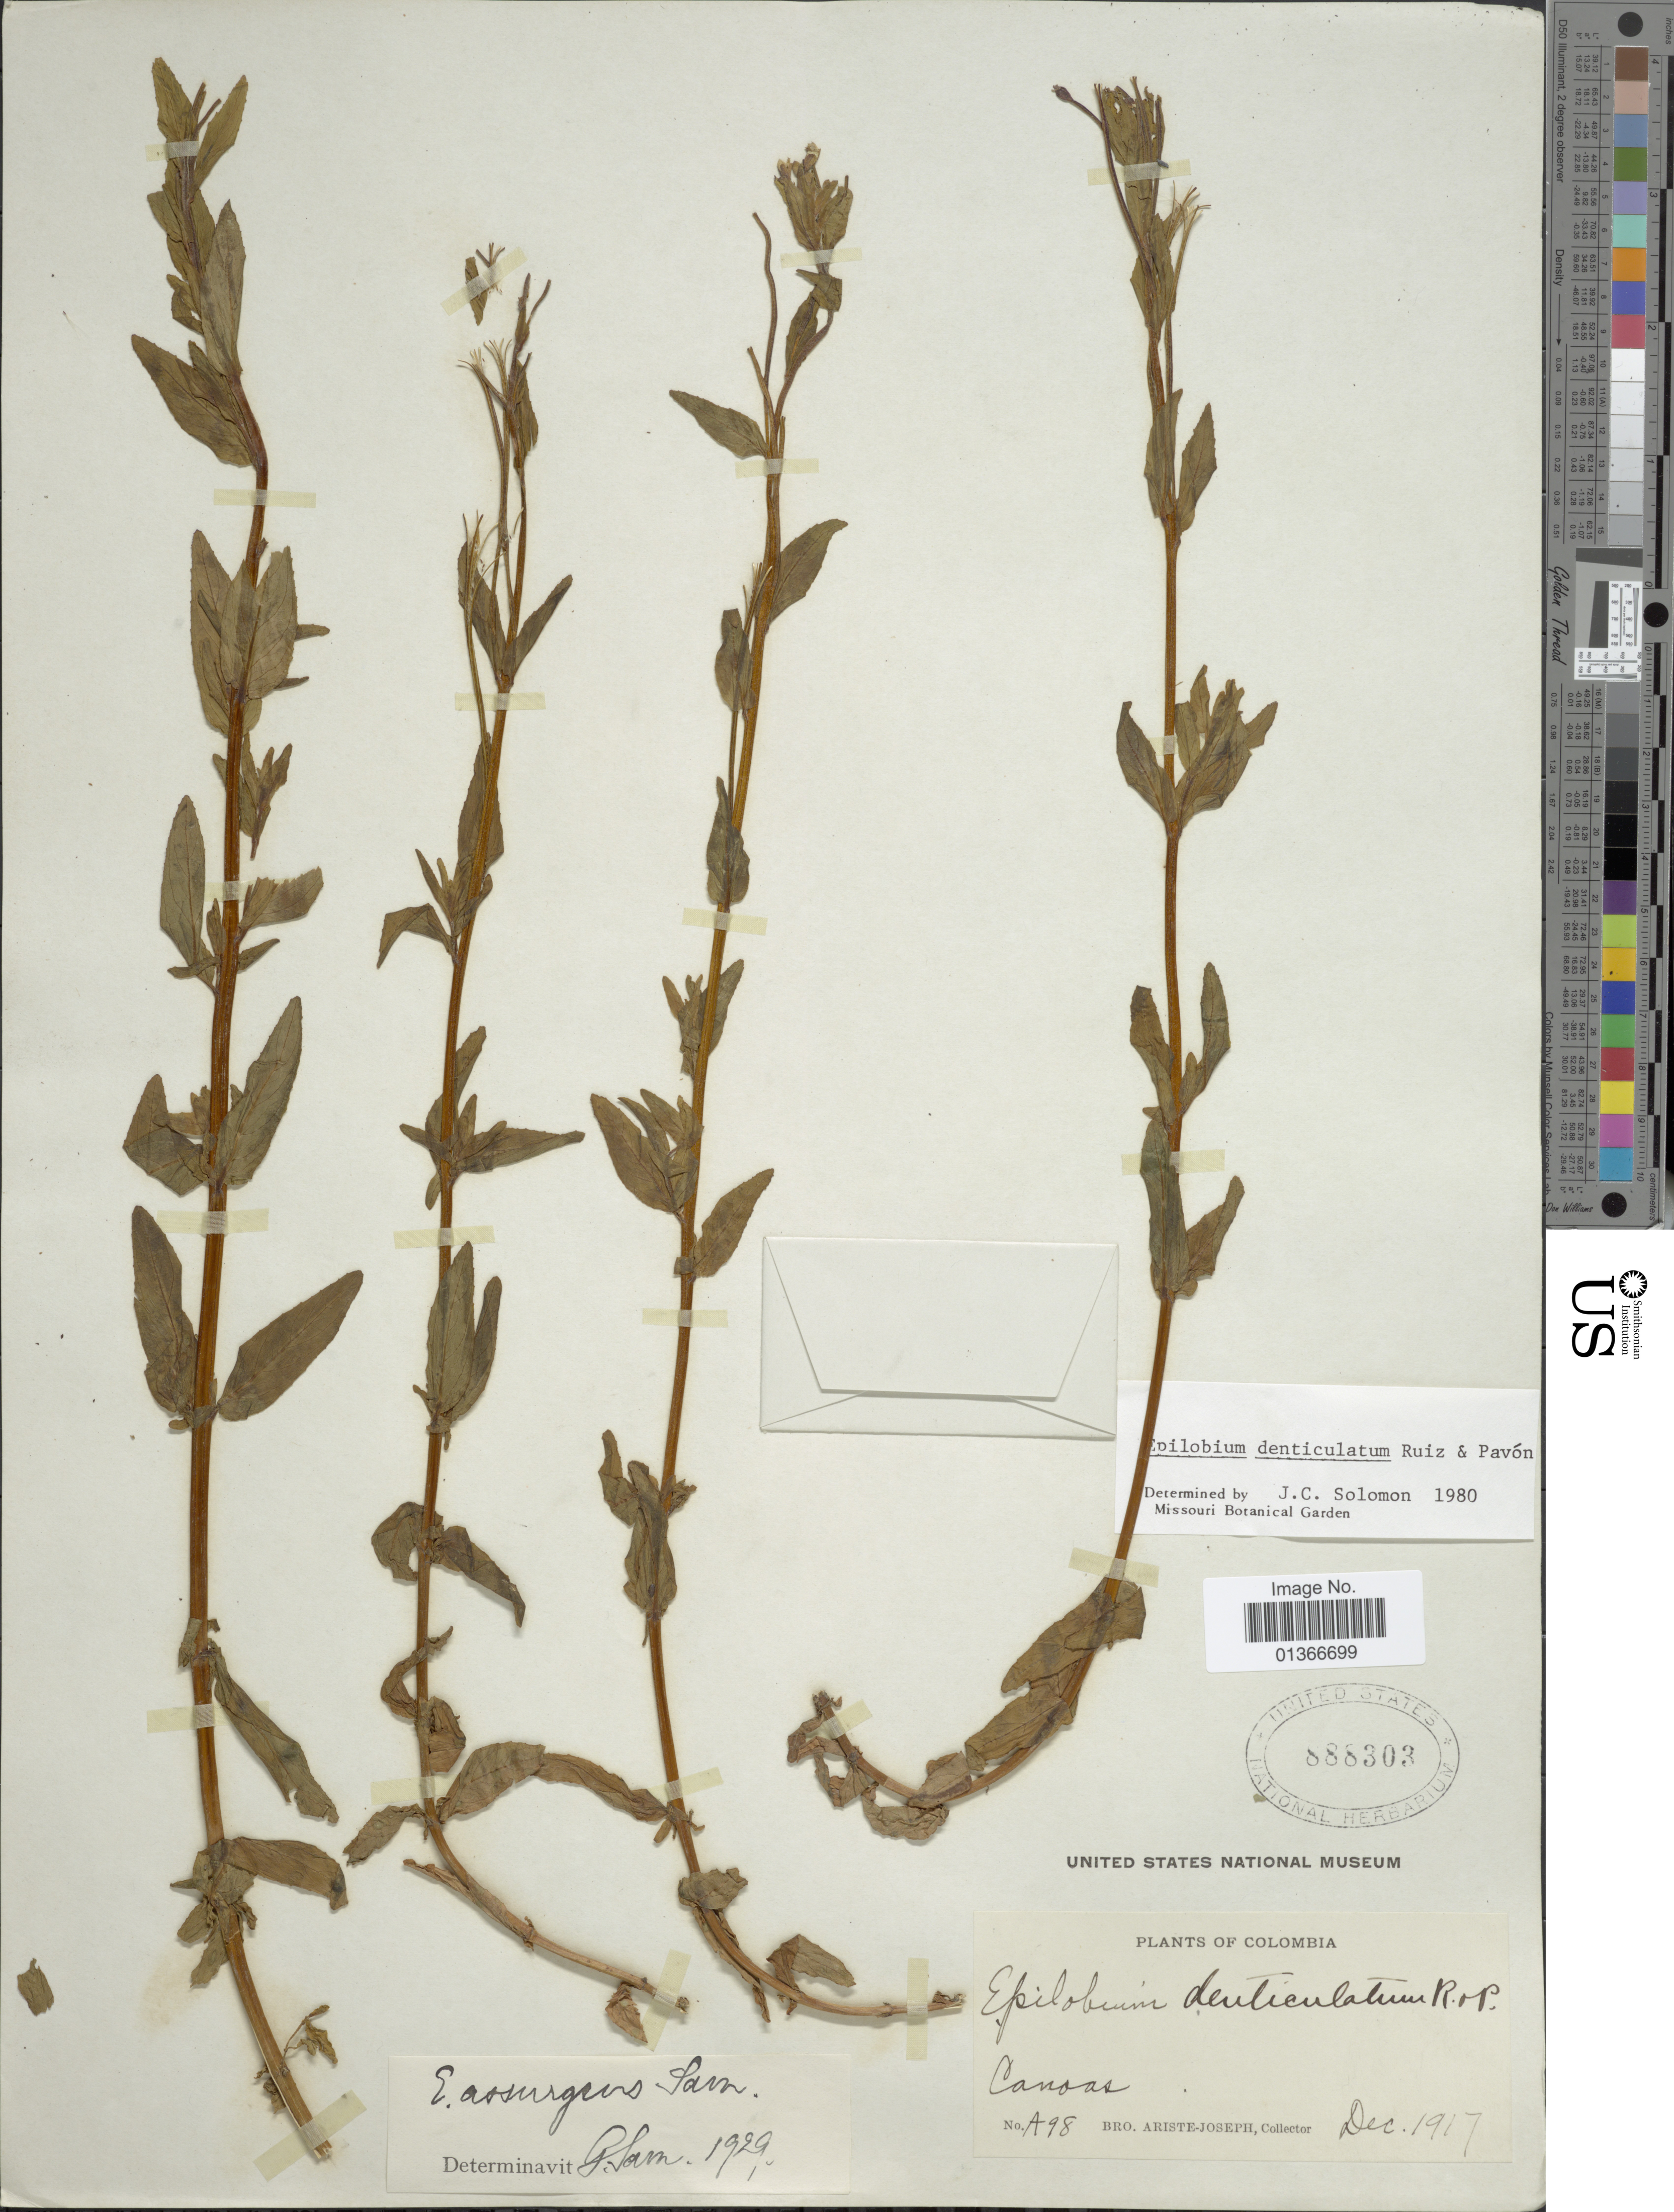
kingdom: Plantae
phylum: Tracheophyta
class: Magnoliopsida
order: Myrtales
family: Onagraceae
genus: Epilobium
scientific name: Epilobium denticulatum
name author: Ruiz & Pav.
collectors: Bro. Ariste-Joseph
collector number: A98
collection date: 1917-12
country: Colombia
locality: Canoas.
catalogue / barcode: US 888303